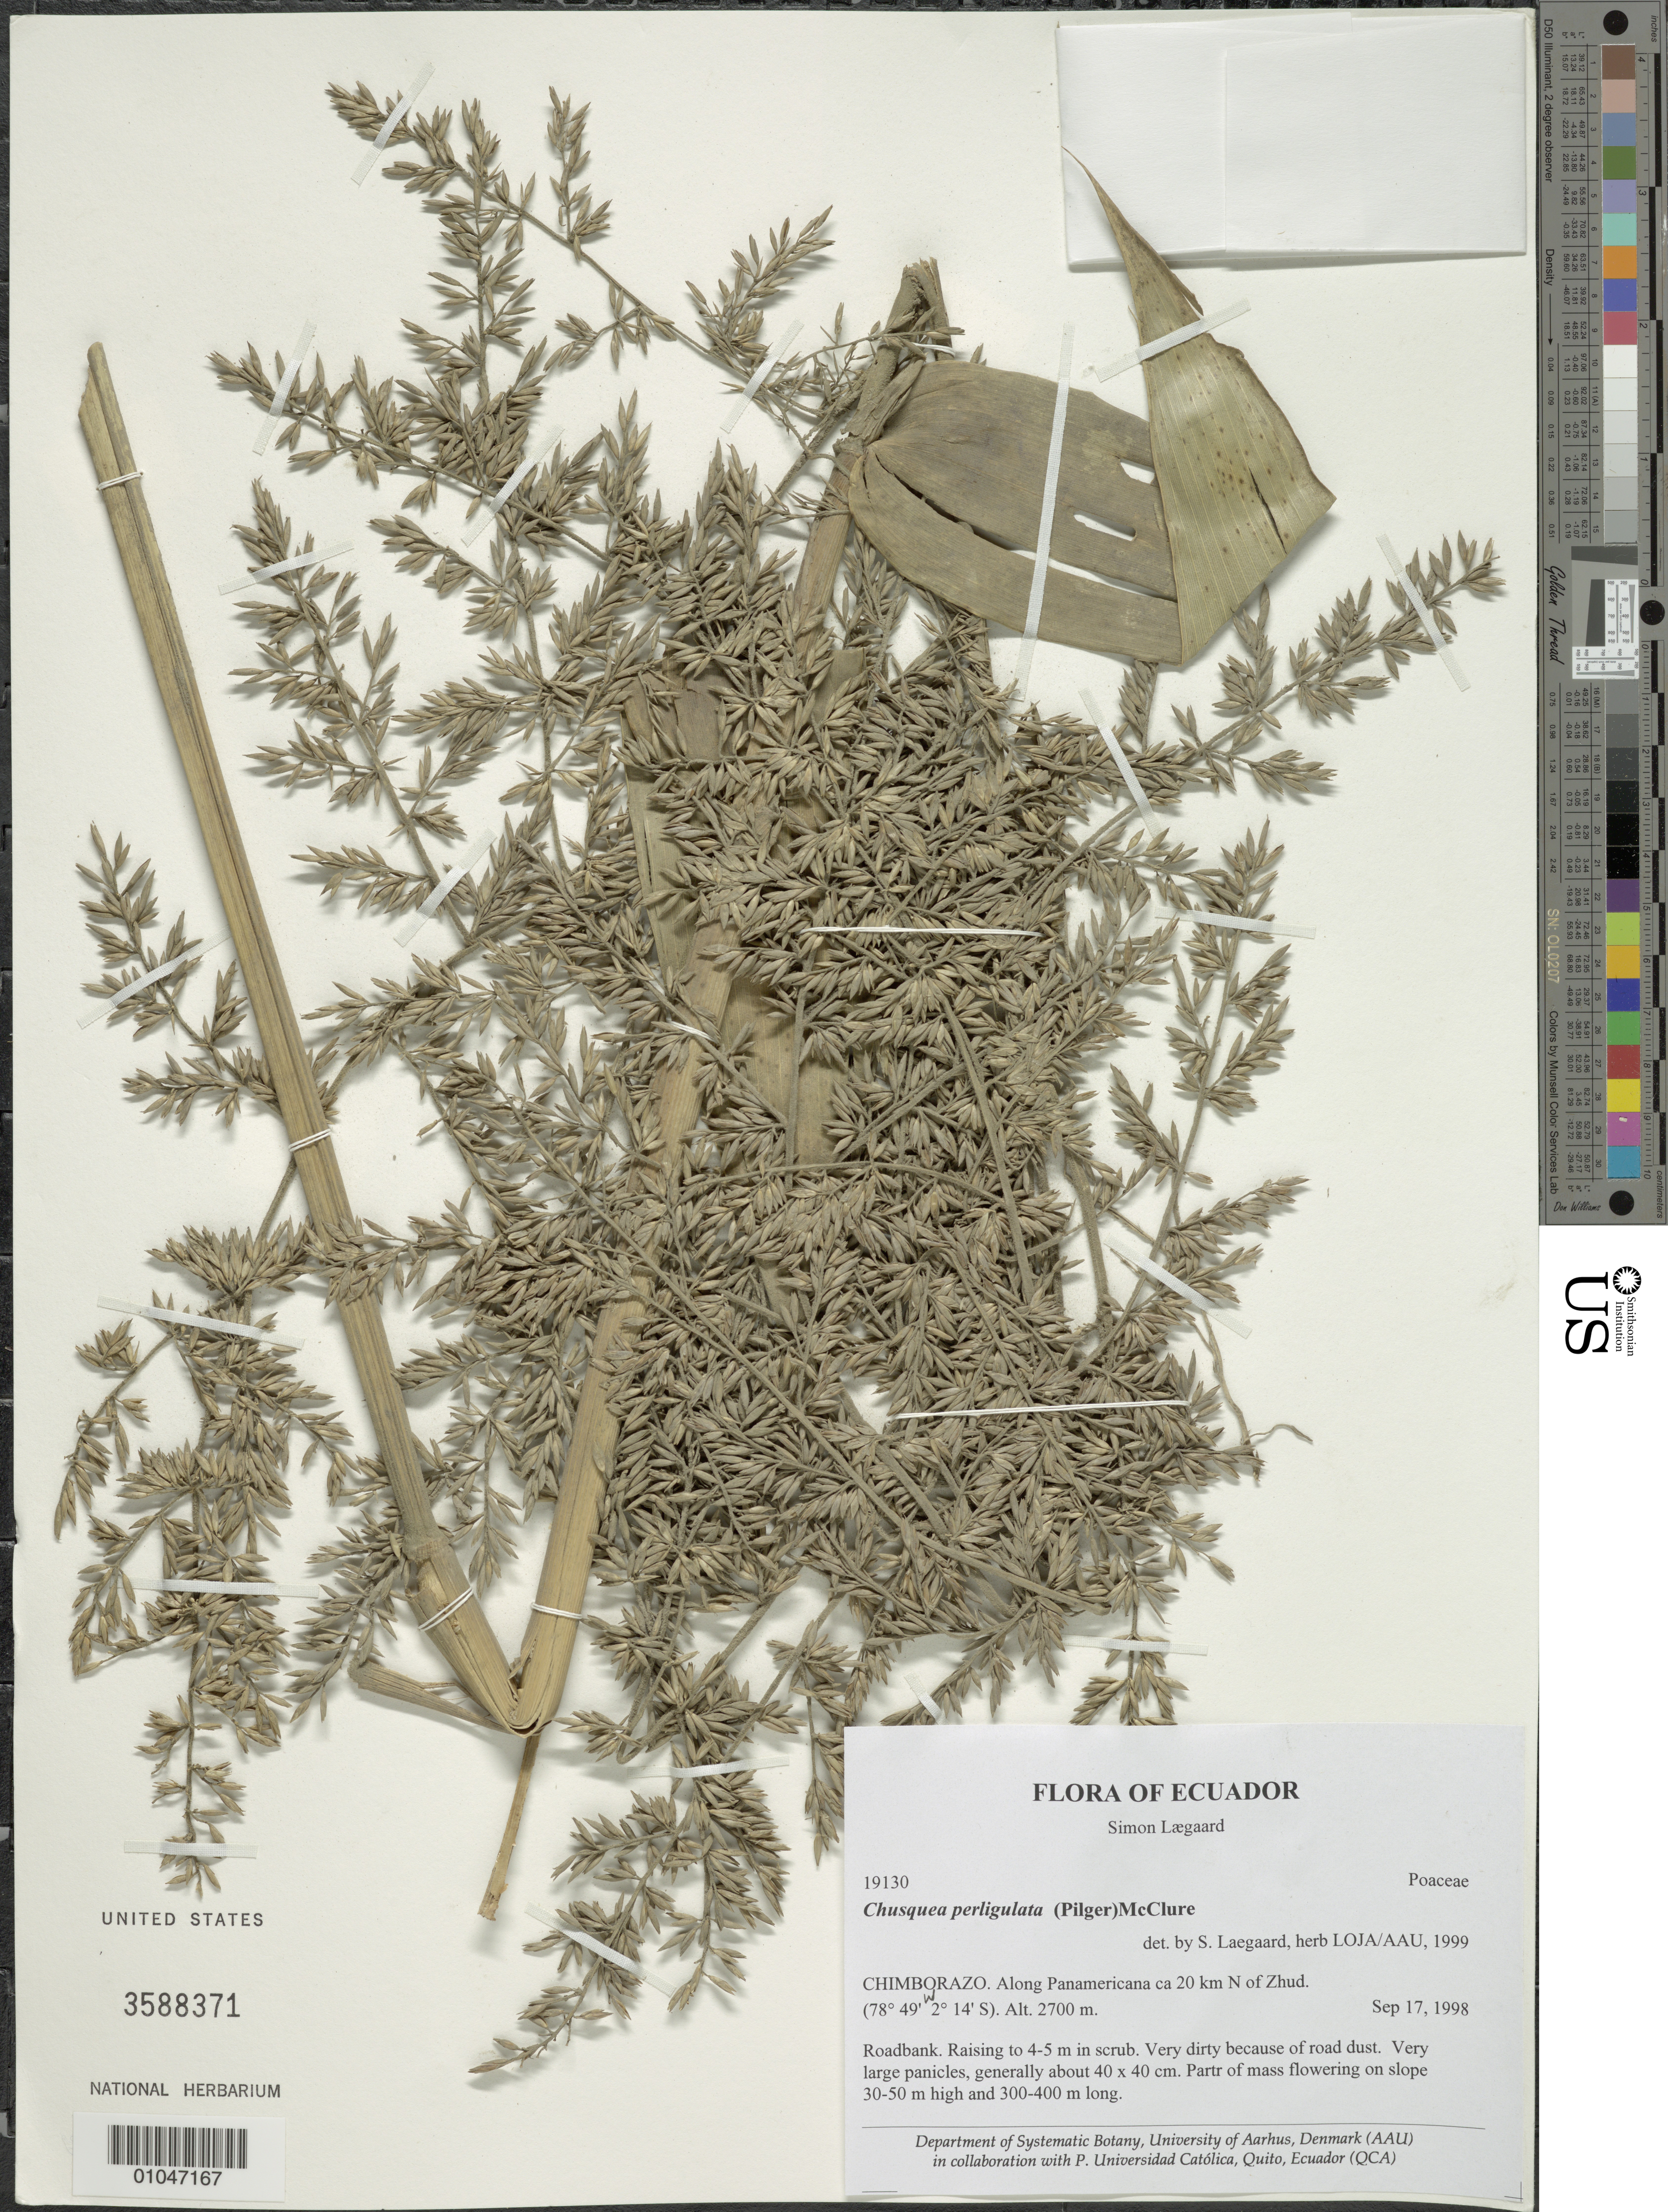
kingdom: Plantae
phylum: Tracheophyta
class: Liliopsida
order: Poales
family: Poaceae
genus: Chusquea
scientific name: Chusquea perligulata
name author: (Pilg.) McClure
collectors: S. Lægaard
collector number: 19130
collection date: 1998-09-17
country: Ecuador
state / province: Chimborazo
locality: Along Panamericana ca 20 km N of Zhud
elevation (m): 2700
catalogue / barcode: US 3588371